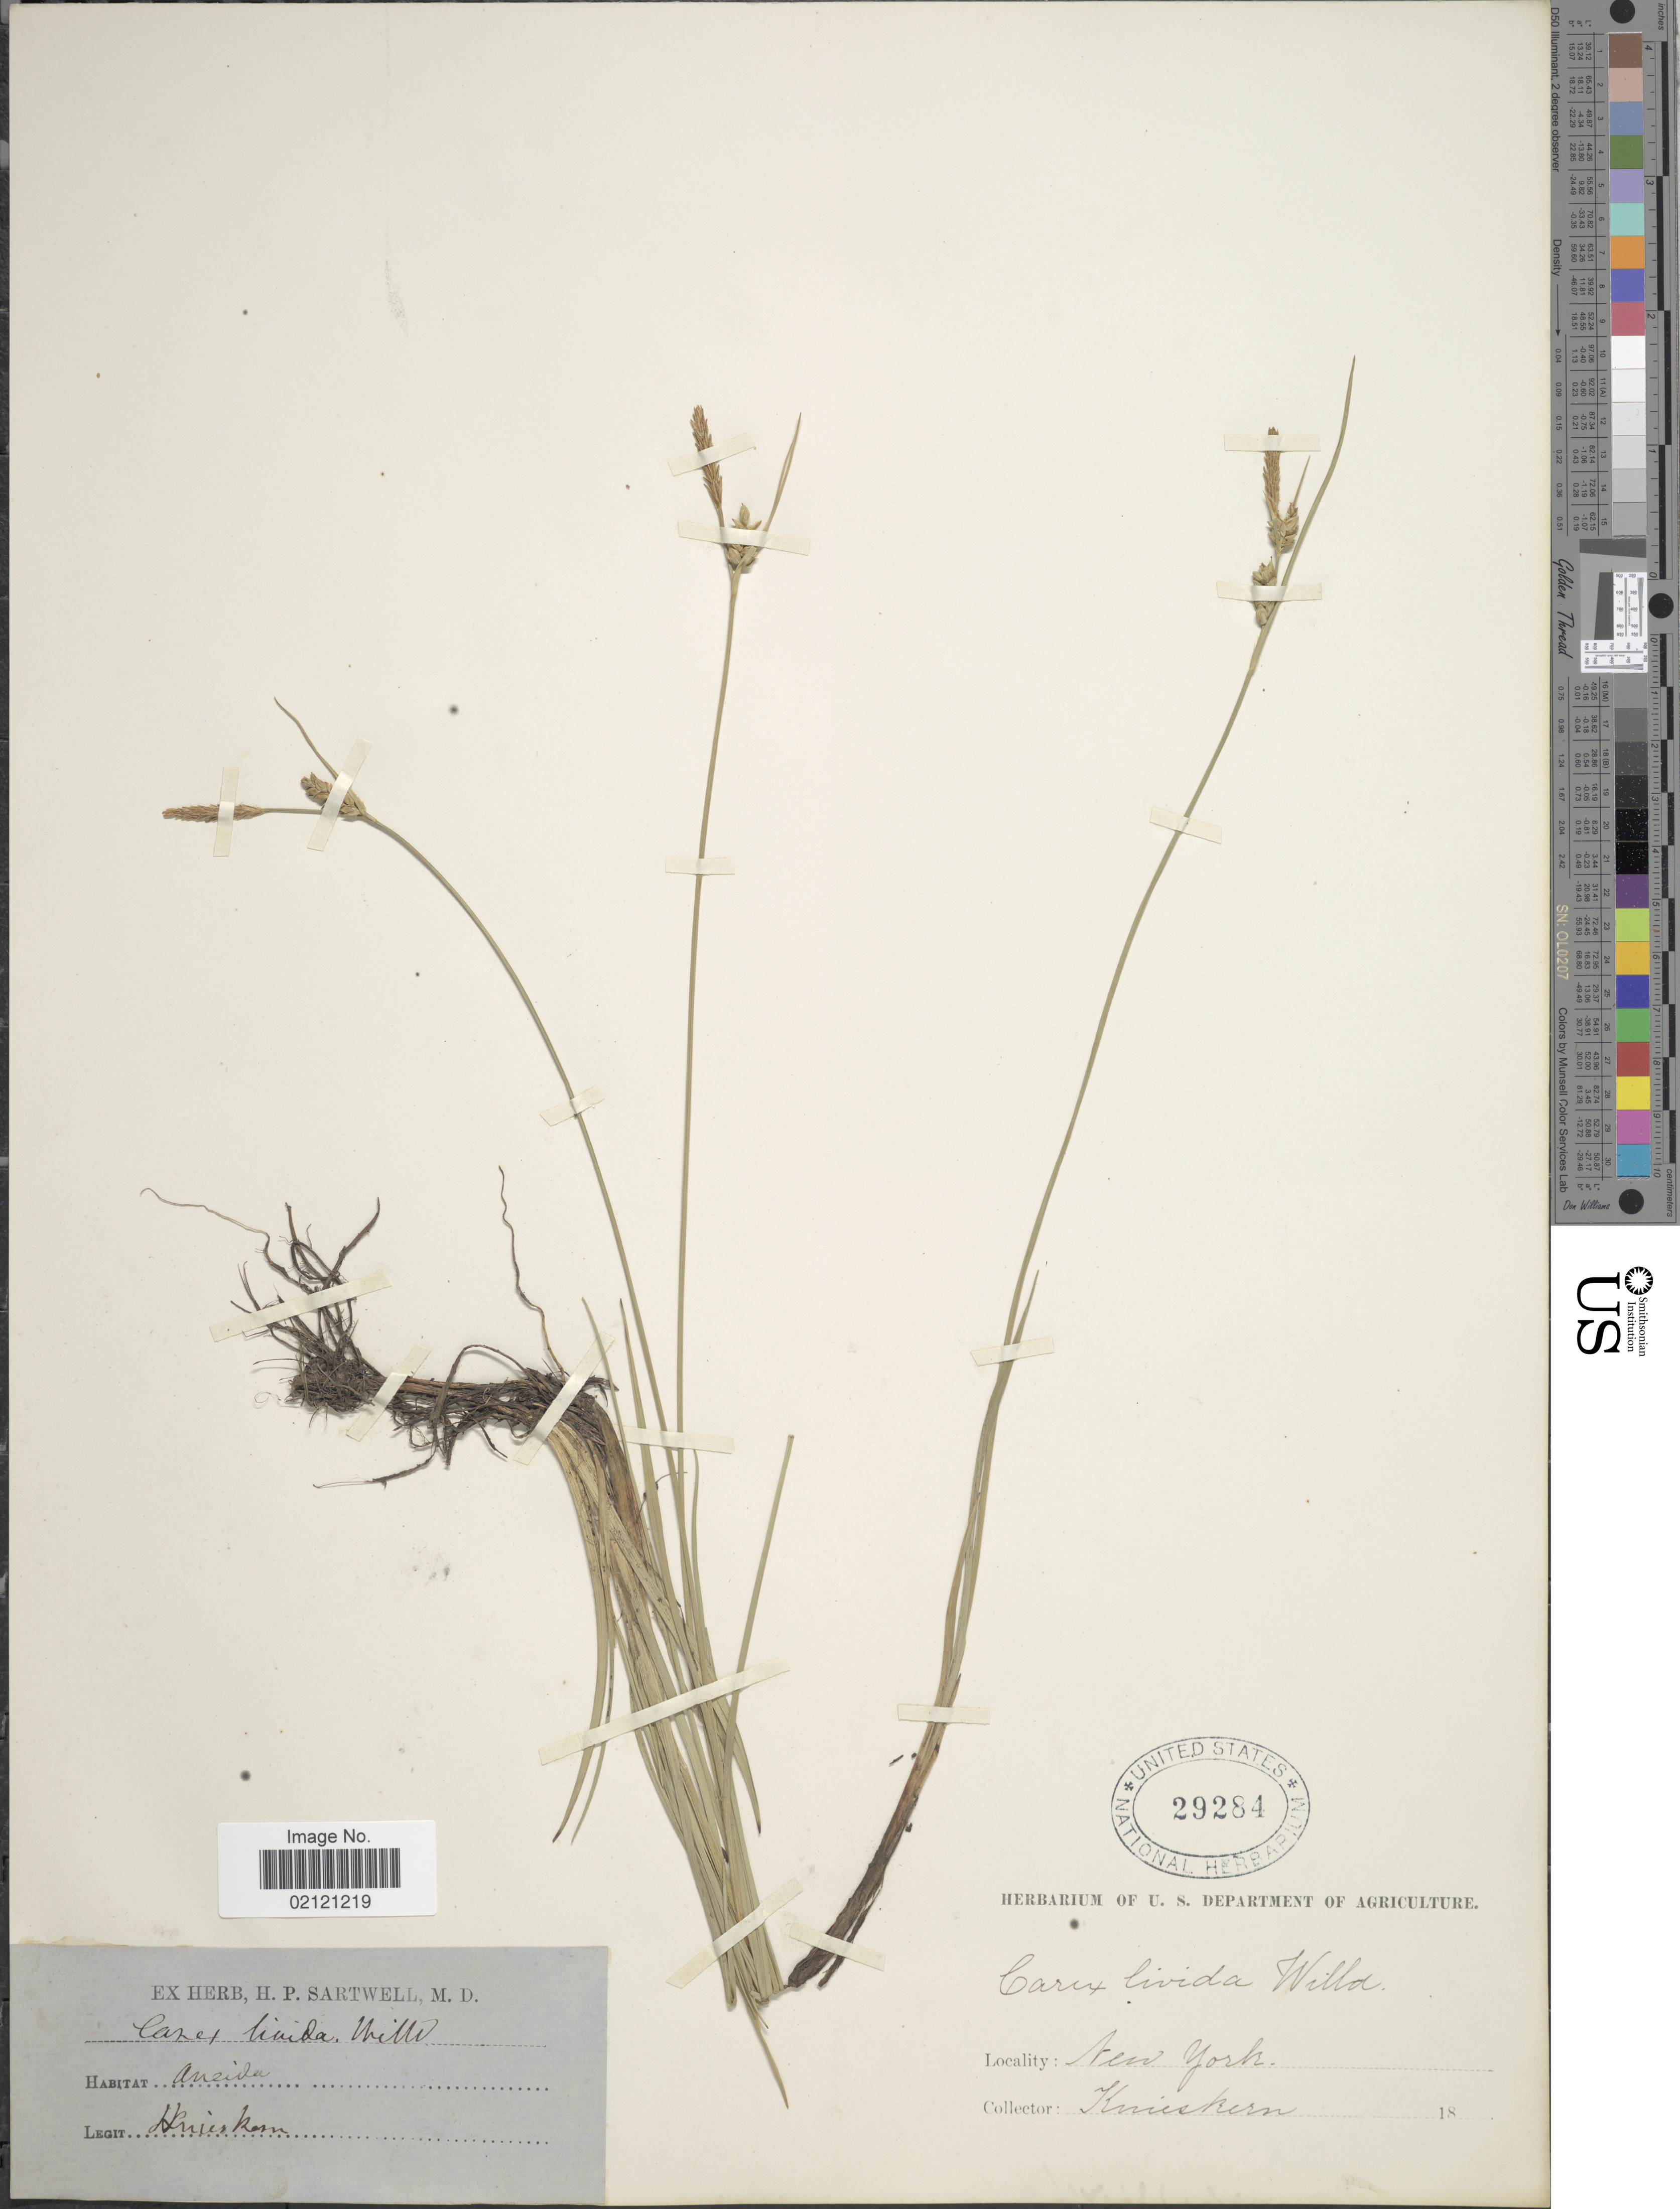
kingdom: Plantae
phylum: Tracheophyta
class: Liliopsida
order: Poales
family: Cyperaceae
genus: Carex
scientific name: Carex livida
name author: (Wahlenb.) Willd.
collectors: Knieskern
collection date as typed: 18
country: United States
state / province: New York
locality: Oneida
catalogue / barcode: US 29284